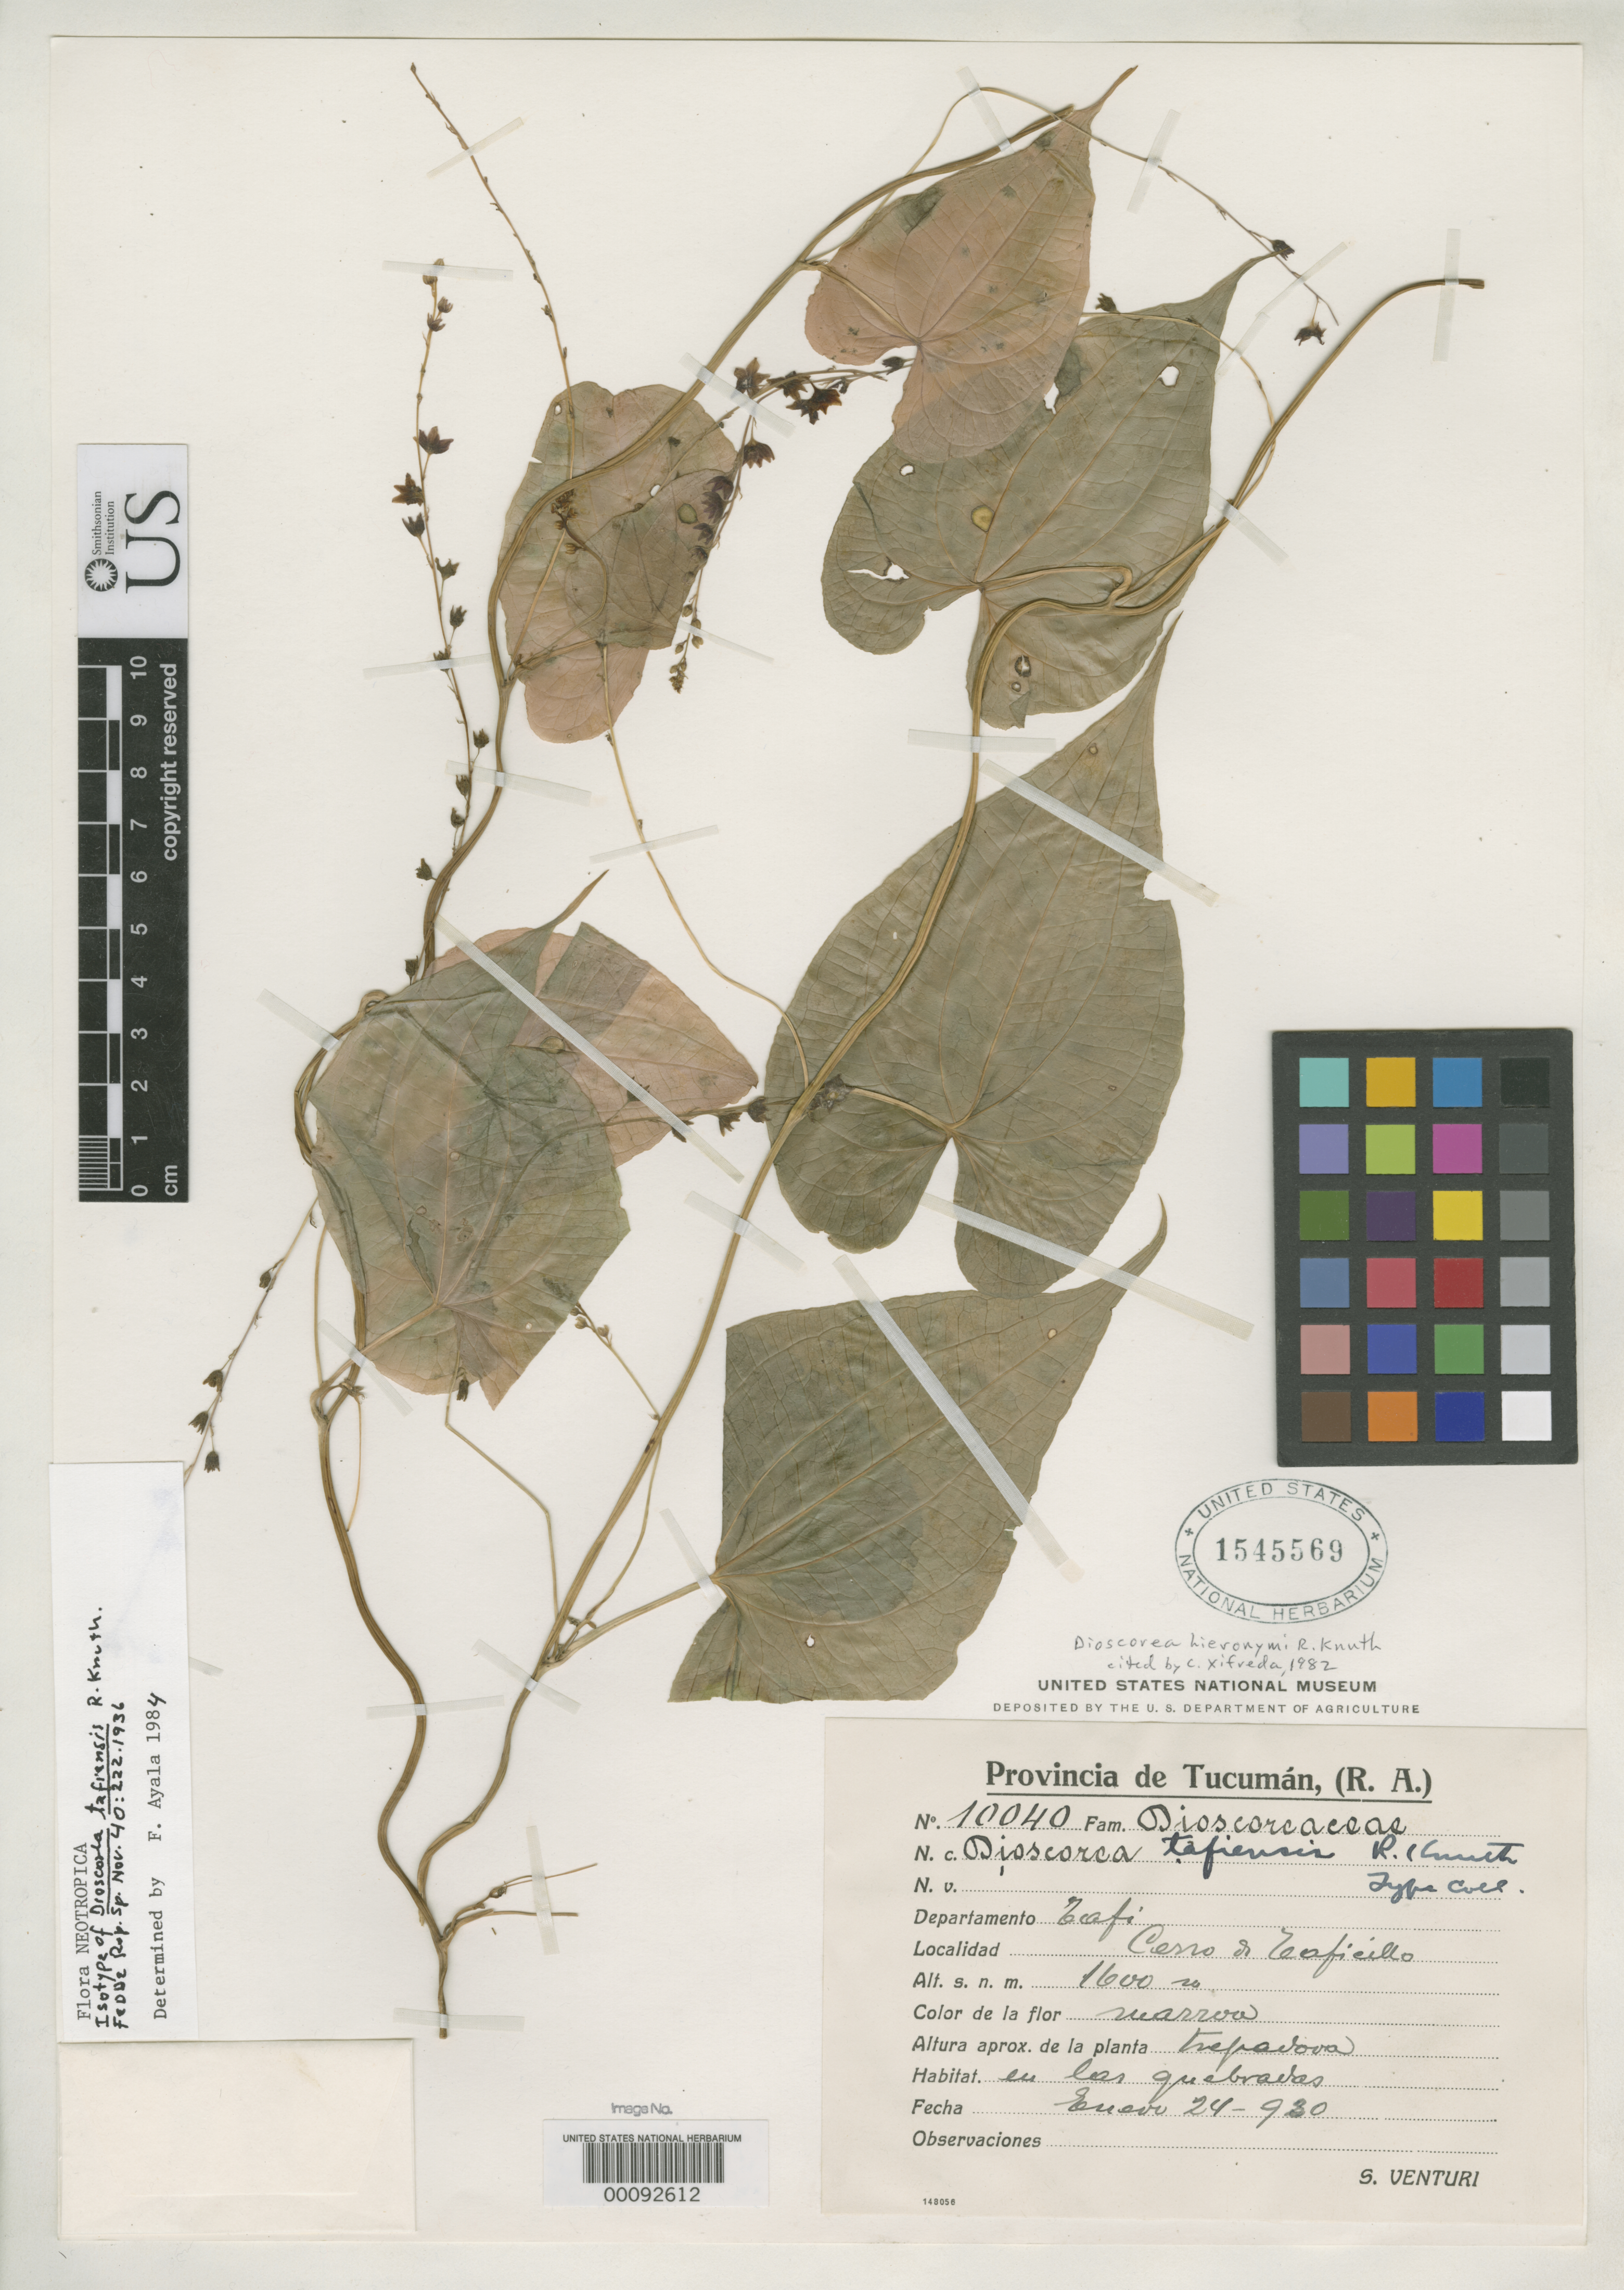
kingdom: Plantae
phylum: Tracheophyta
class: Liliopsida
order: Dioscoreales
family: Dioscoreaceae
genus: Dioscorea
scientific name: Dioscorea tafiensis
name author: R. Knuth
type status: Isotype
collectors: S. Venturi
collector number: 10040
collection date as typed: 1930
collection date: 1930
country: Argentina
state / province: Tucumán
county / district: Tafí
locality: Cerro de Taficillo.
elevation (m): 1600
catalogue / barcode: US 1545569